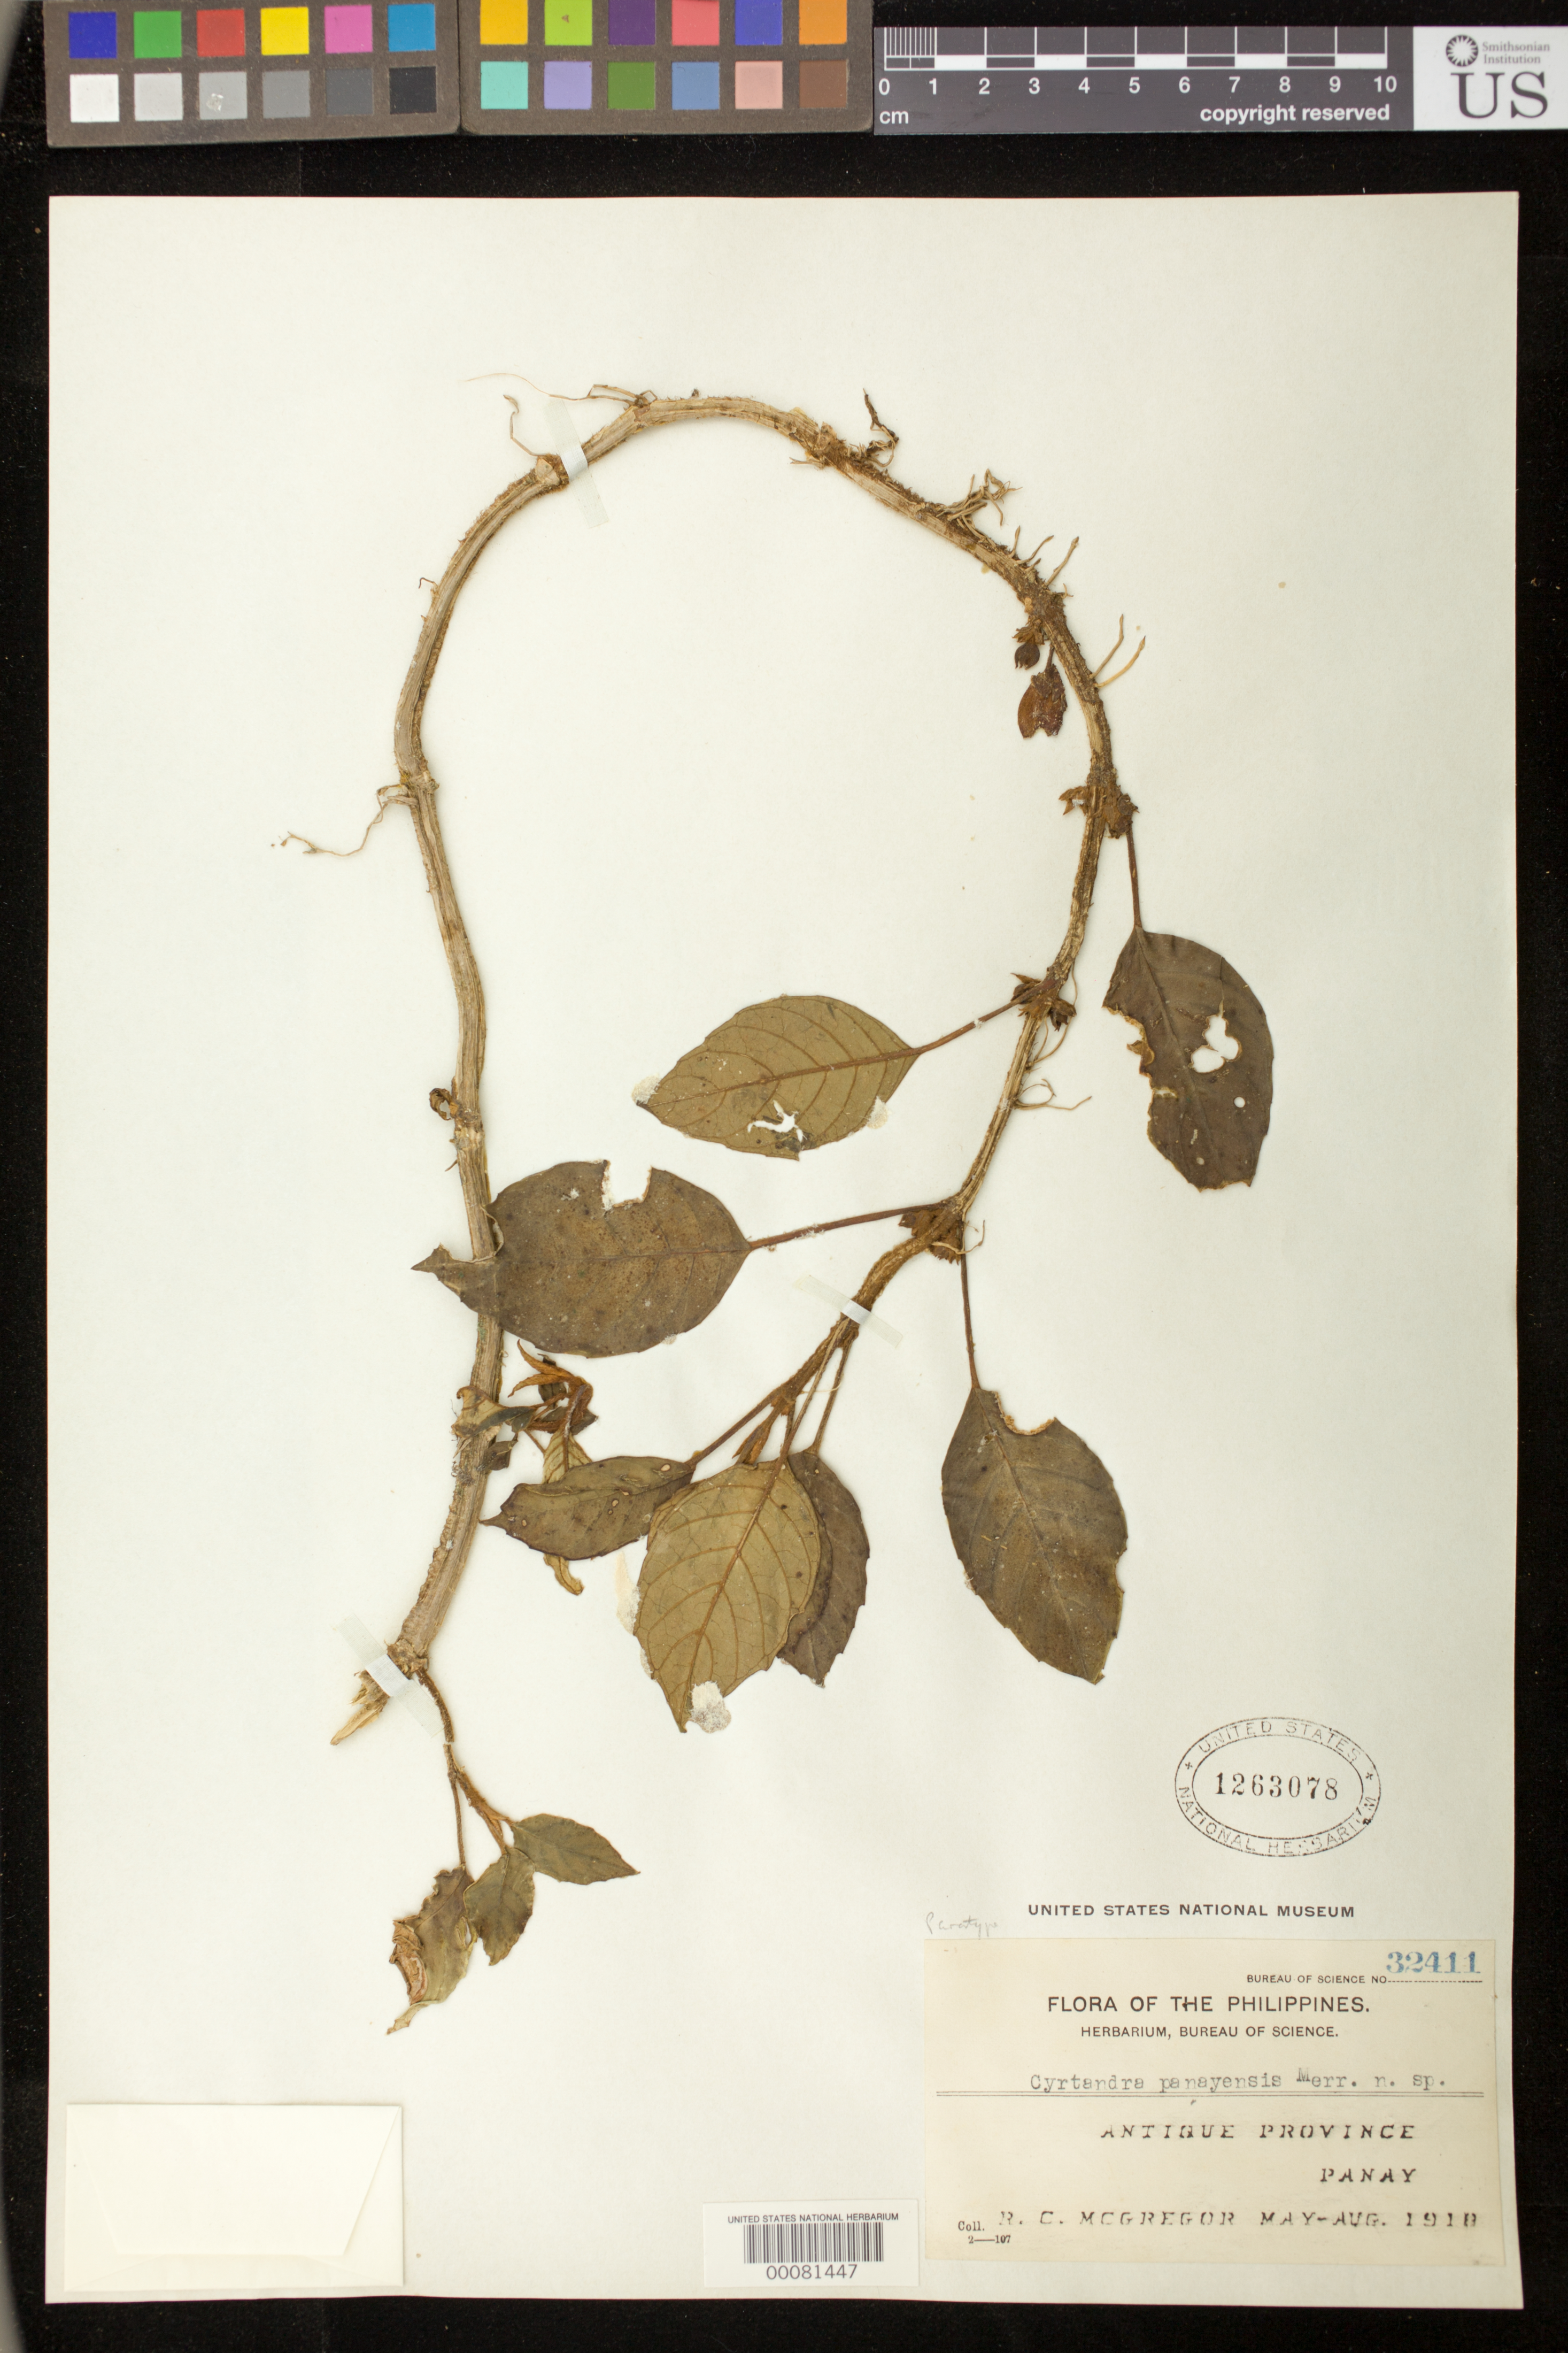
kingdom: Plantae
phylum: Tracheophyta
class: Magnoliopsida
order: Lamiales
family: Gesneriaceae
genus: Cyrtandra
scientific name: Cyrtandra panayensis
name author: Merr.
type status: Syntype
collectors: R. C. McGregor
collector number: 32411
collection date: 1918-05/1918-08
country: Philippines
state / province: Western Visayas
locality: Antique Province, Panay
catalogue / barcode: US 1263078